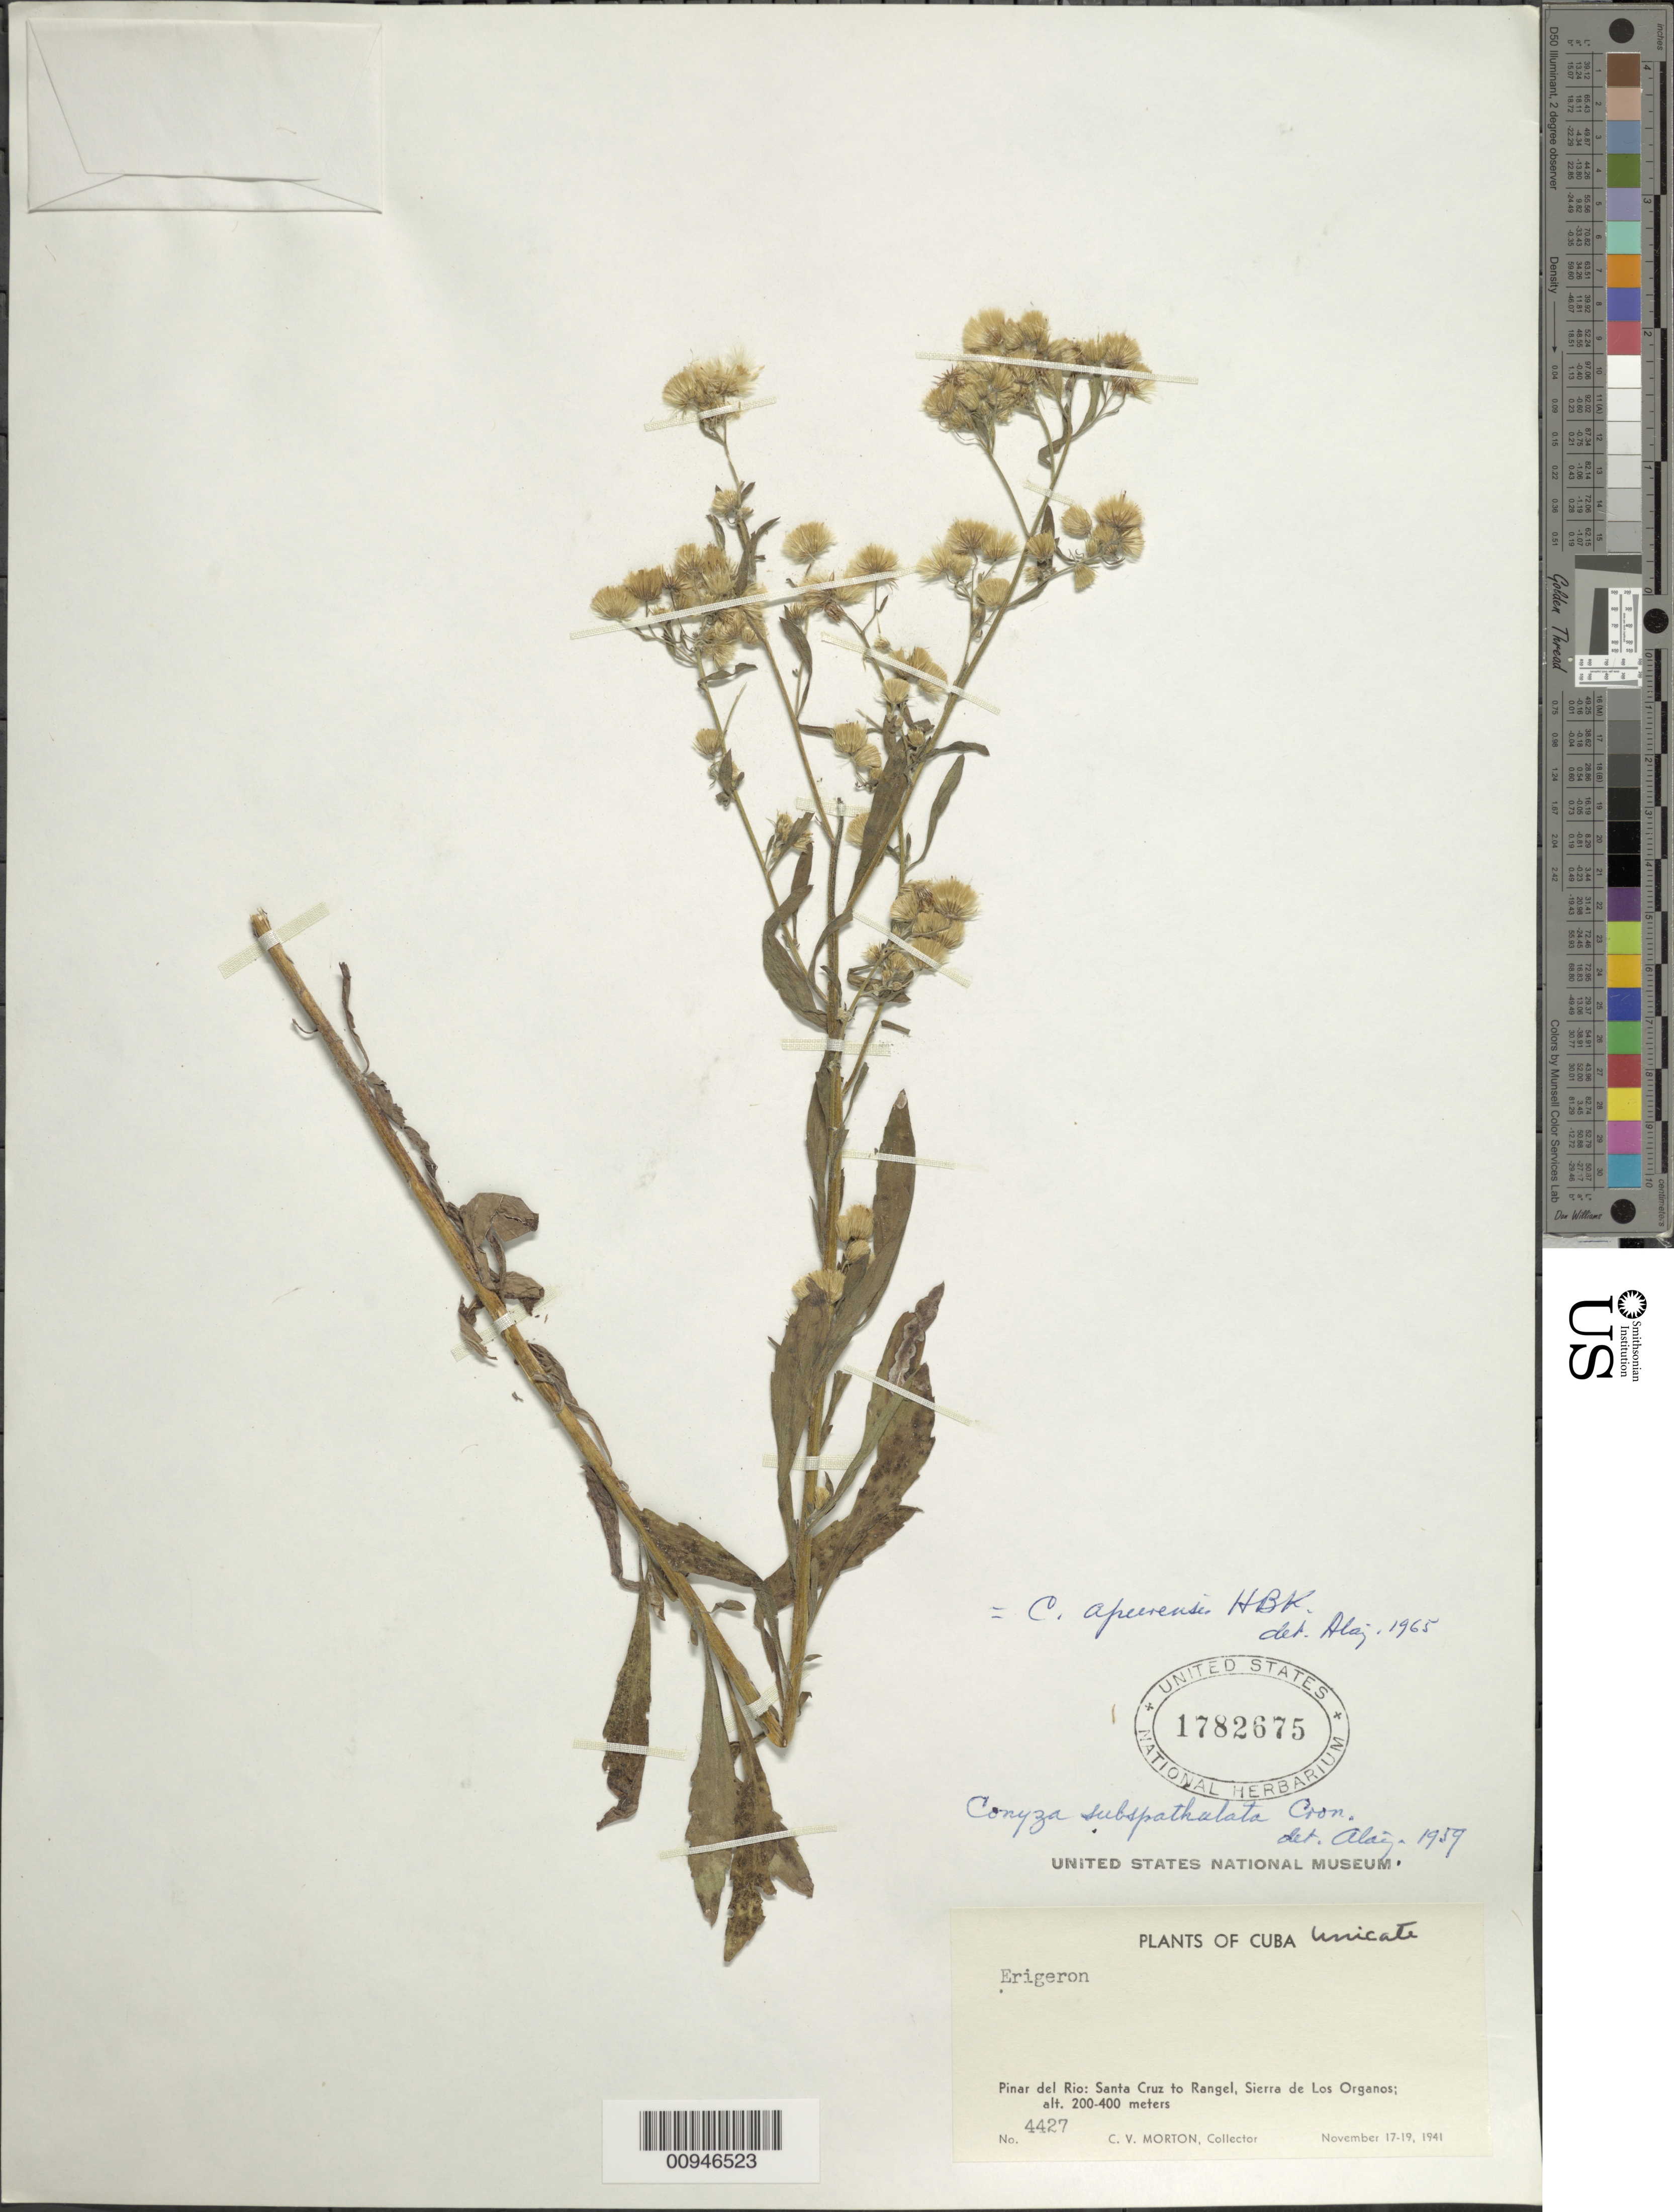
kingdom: Plantae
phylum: Tracheophyta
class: Magnoliopsida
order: Asterales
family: Asteraceae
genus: Conyza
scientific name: Conyza bonariensis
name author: (L.) Cronq.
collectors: C. V. Morton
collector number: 4427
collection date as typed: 17 Nov 1941 to 19 Nov 1941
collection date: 1941-11-17/1941-11-19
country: Cuba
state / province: Pinar del Rio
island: Cuba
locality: Santa Cruz to Rangel, Sierra de Los Organos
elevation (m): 200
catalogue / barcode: US 1782675